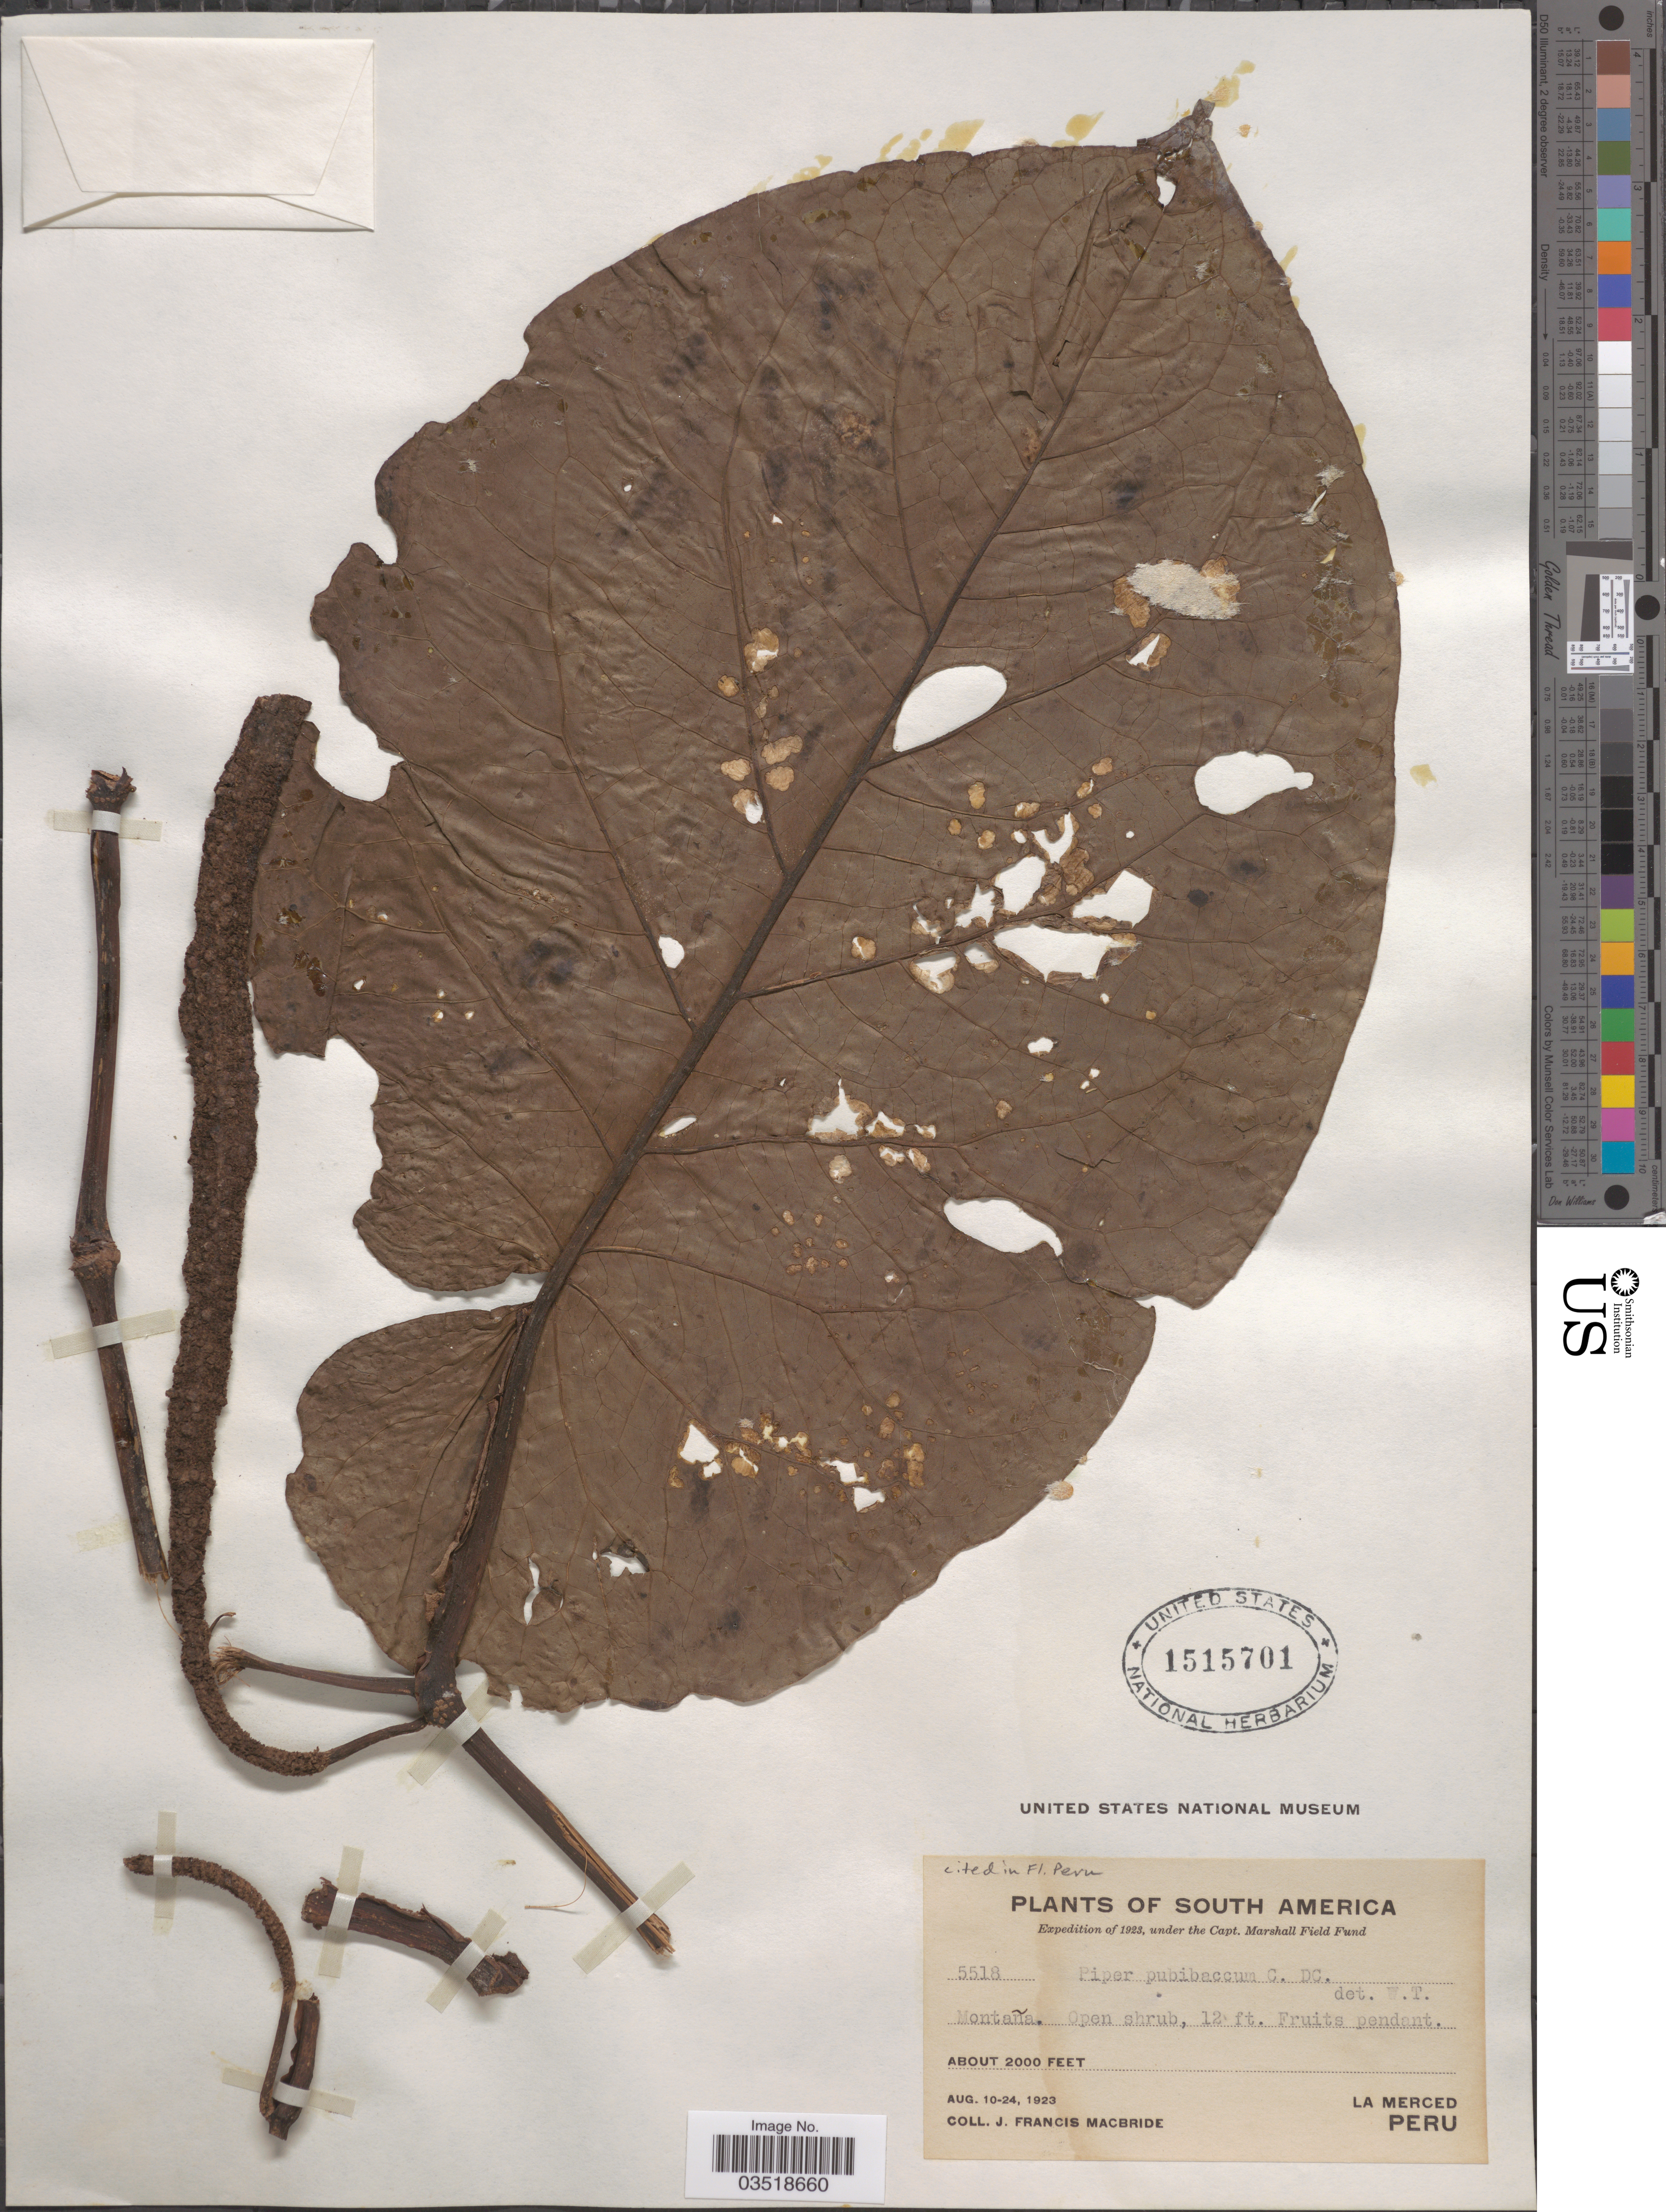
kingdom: Plantae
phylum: Tracheophyta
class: Magnoliopsida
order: Piperales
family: Piperaceae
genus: Piper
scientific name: Piper pubibaccum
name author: C. DC.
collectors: J. F. Macbride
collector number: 5518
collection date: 1923-08-10/1923-08-24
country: Peru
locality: Montaña. La Merced.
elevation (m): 610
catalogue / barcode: US 1515701